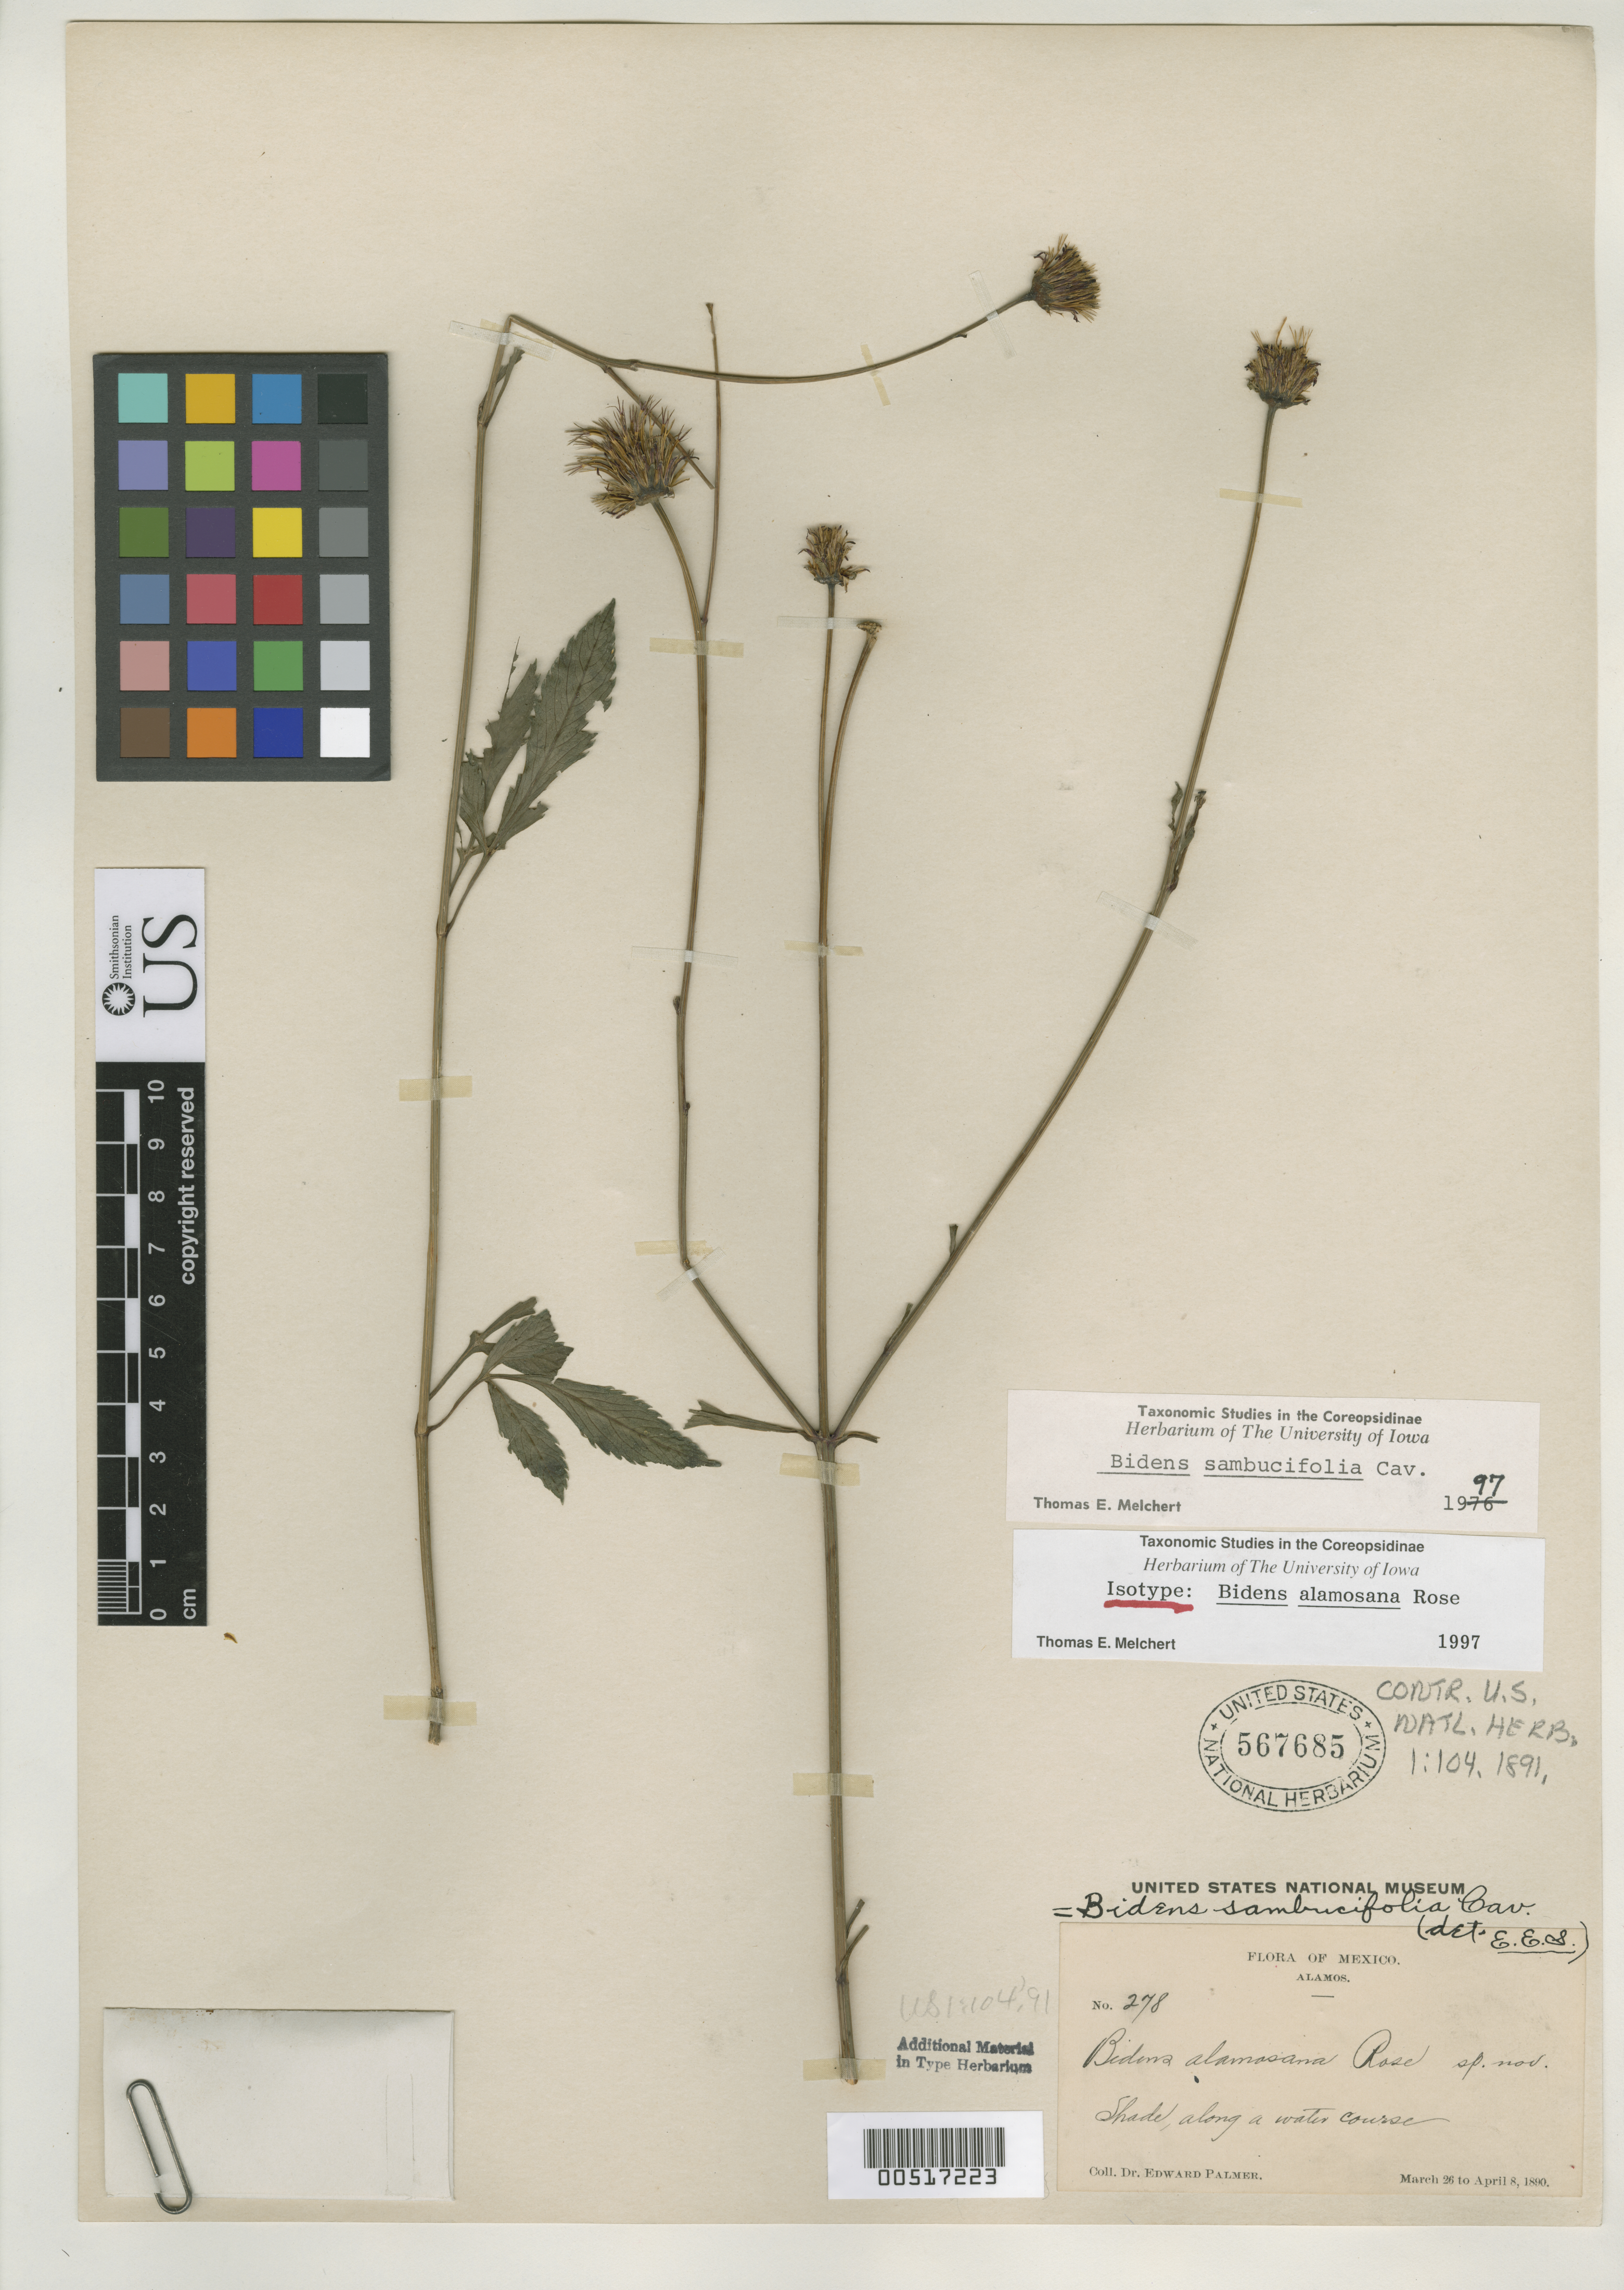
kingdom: Plantae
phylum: Tracheophyta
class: Magnoliopsida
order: Asterales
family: Asteraceae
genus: Bidens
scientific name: Bidens alamosana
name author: Rose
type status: Isosyntype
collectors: E. Palmer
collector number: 278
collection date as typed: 26 Mar 1890 to 08 Apr 1890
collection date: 1890-03-26/1890-04-08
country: Mexico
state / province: Sonora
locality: Alamos.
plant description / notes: Specimen annotated by Melchert (1997) as "isotype" .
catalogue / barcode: US 567685